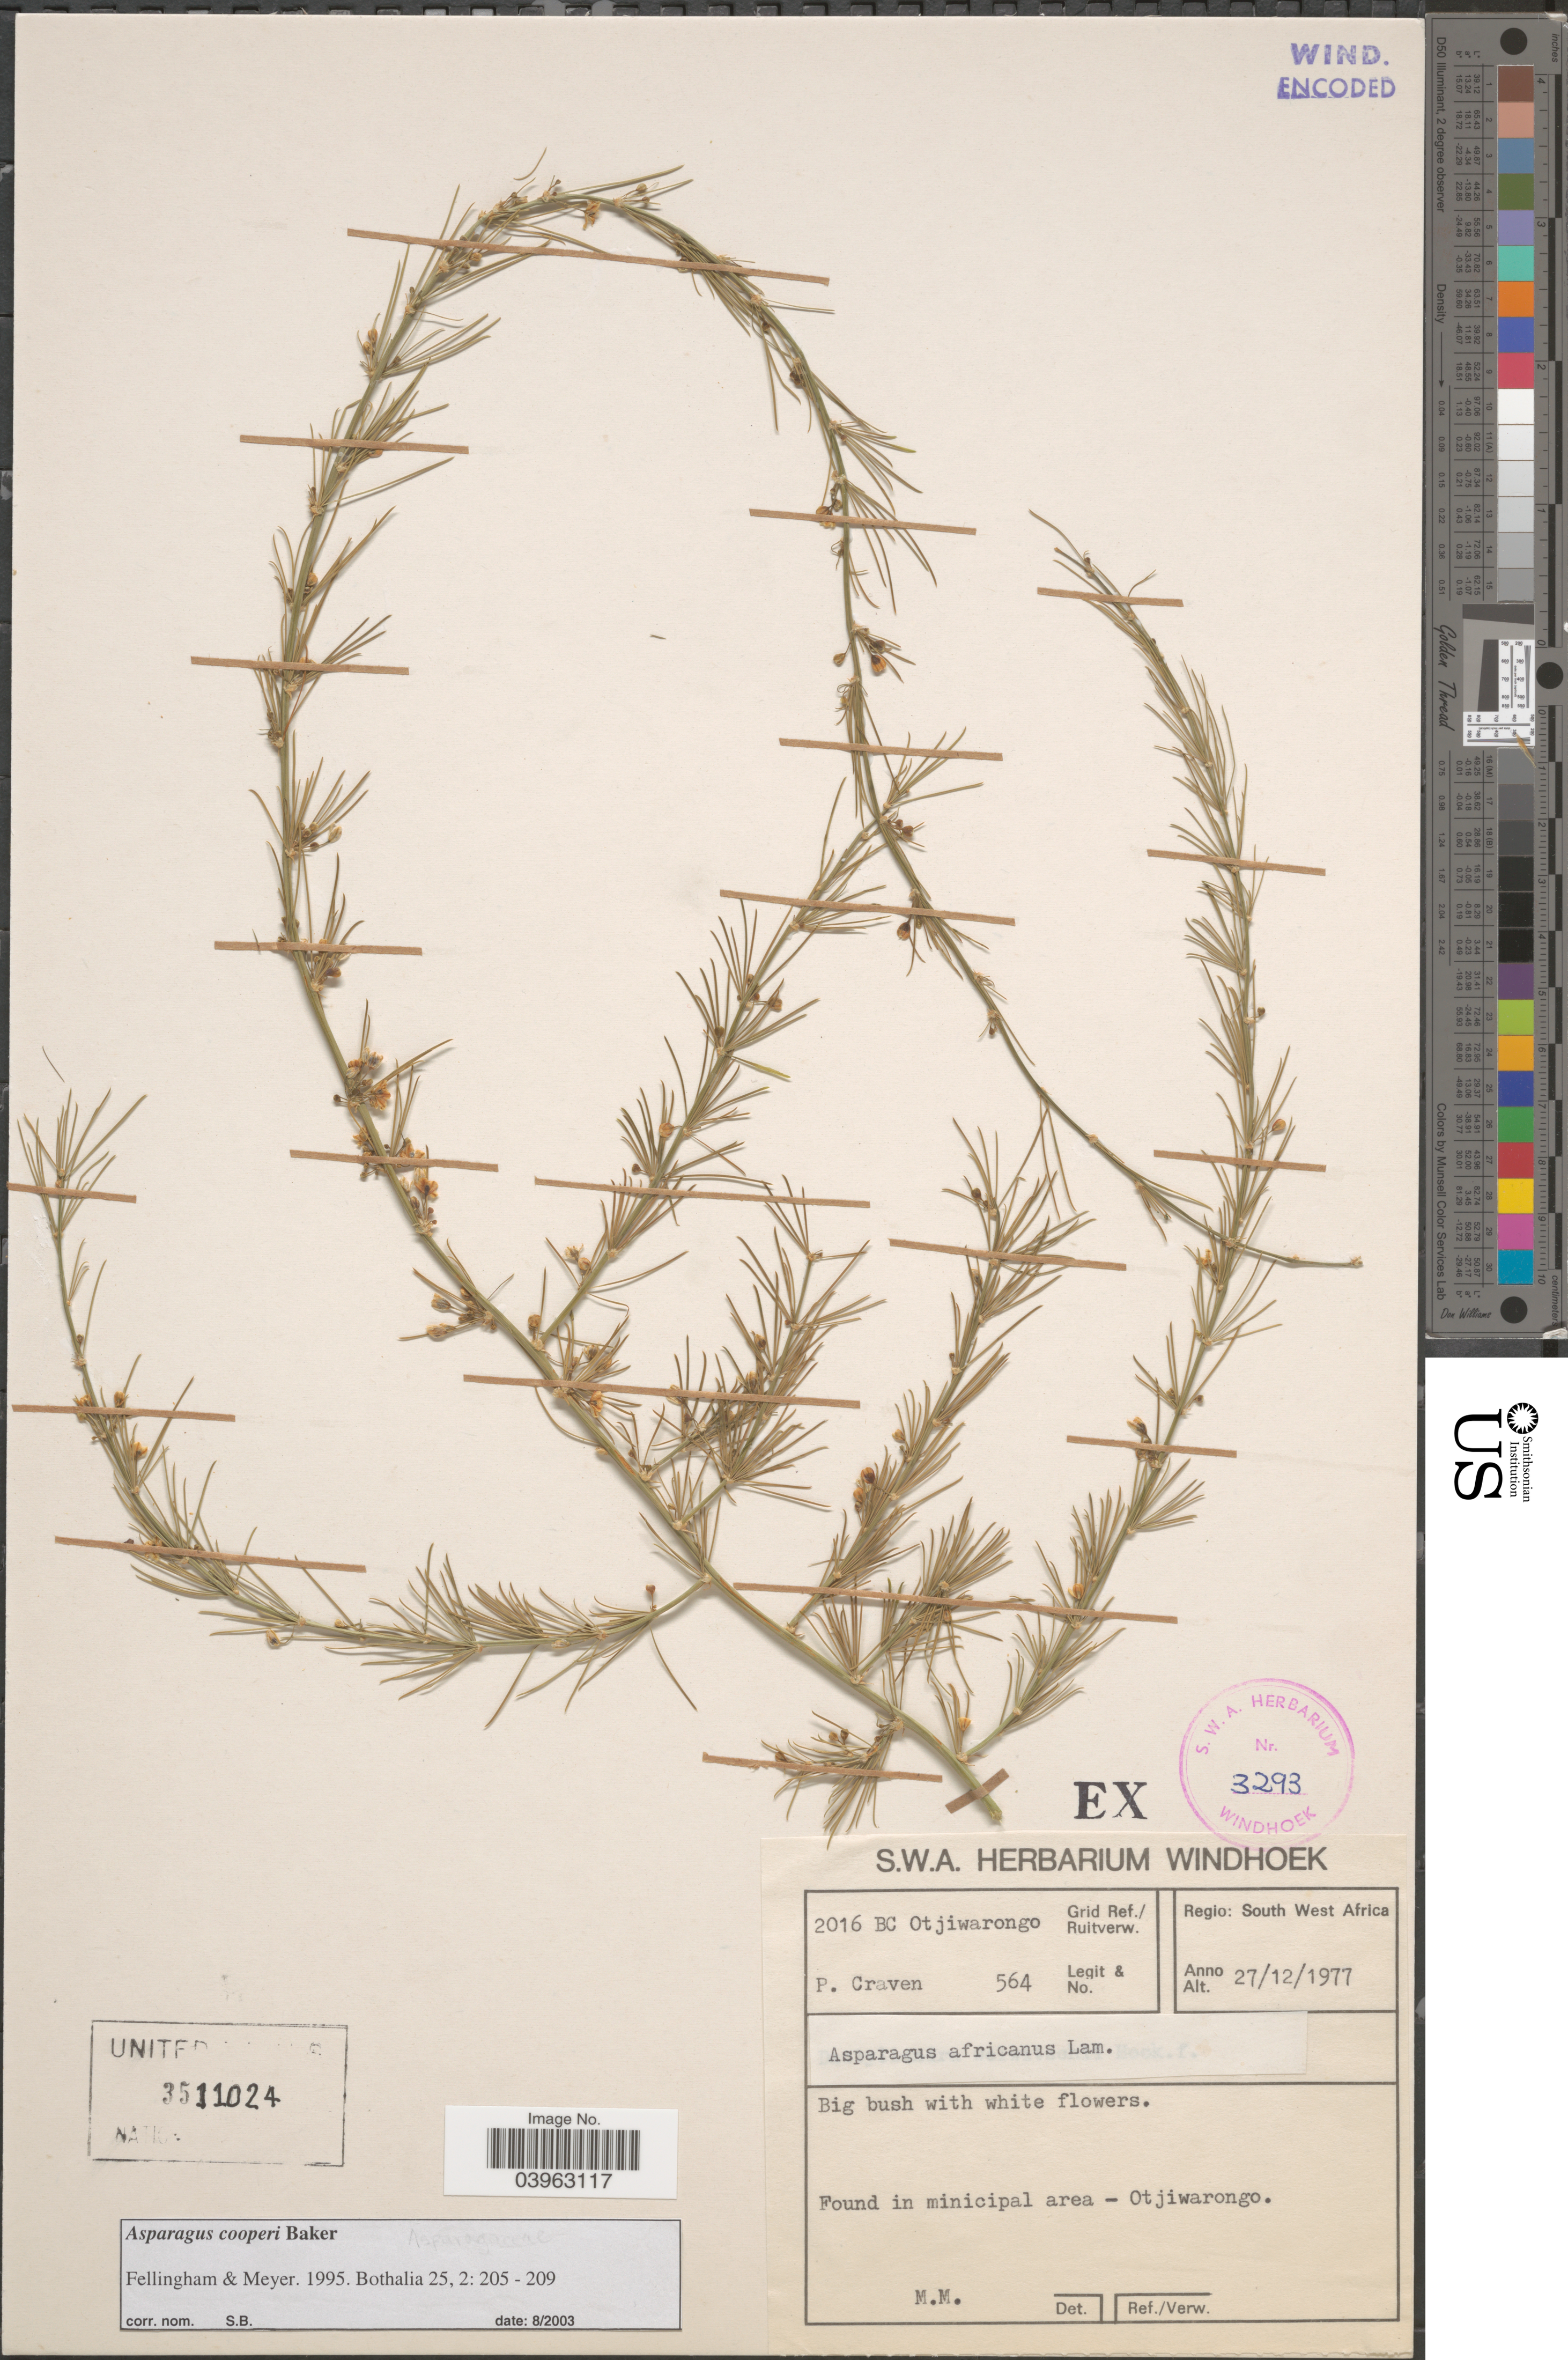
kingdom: Plantae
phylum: Tracheophyta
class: Liliopsida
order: Asparagales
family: Asparagaceae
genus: Asparagus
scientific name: Asparagus cooperi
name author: Baker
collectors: P. Craven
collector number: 564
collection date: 1977-12-27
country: Namibia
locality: Grid Ref./ Ruitverw. 2016 BC Otjiwarongo. Regio: South West Africa. In minicipal area - Otjiwarongo.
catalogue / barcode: US 3511024